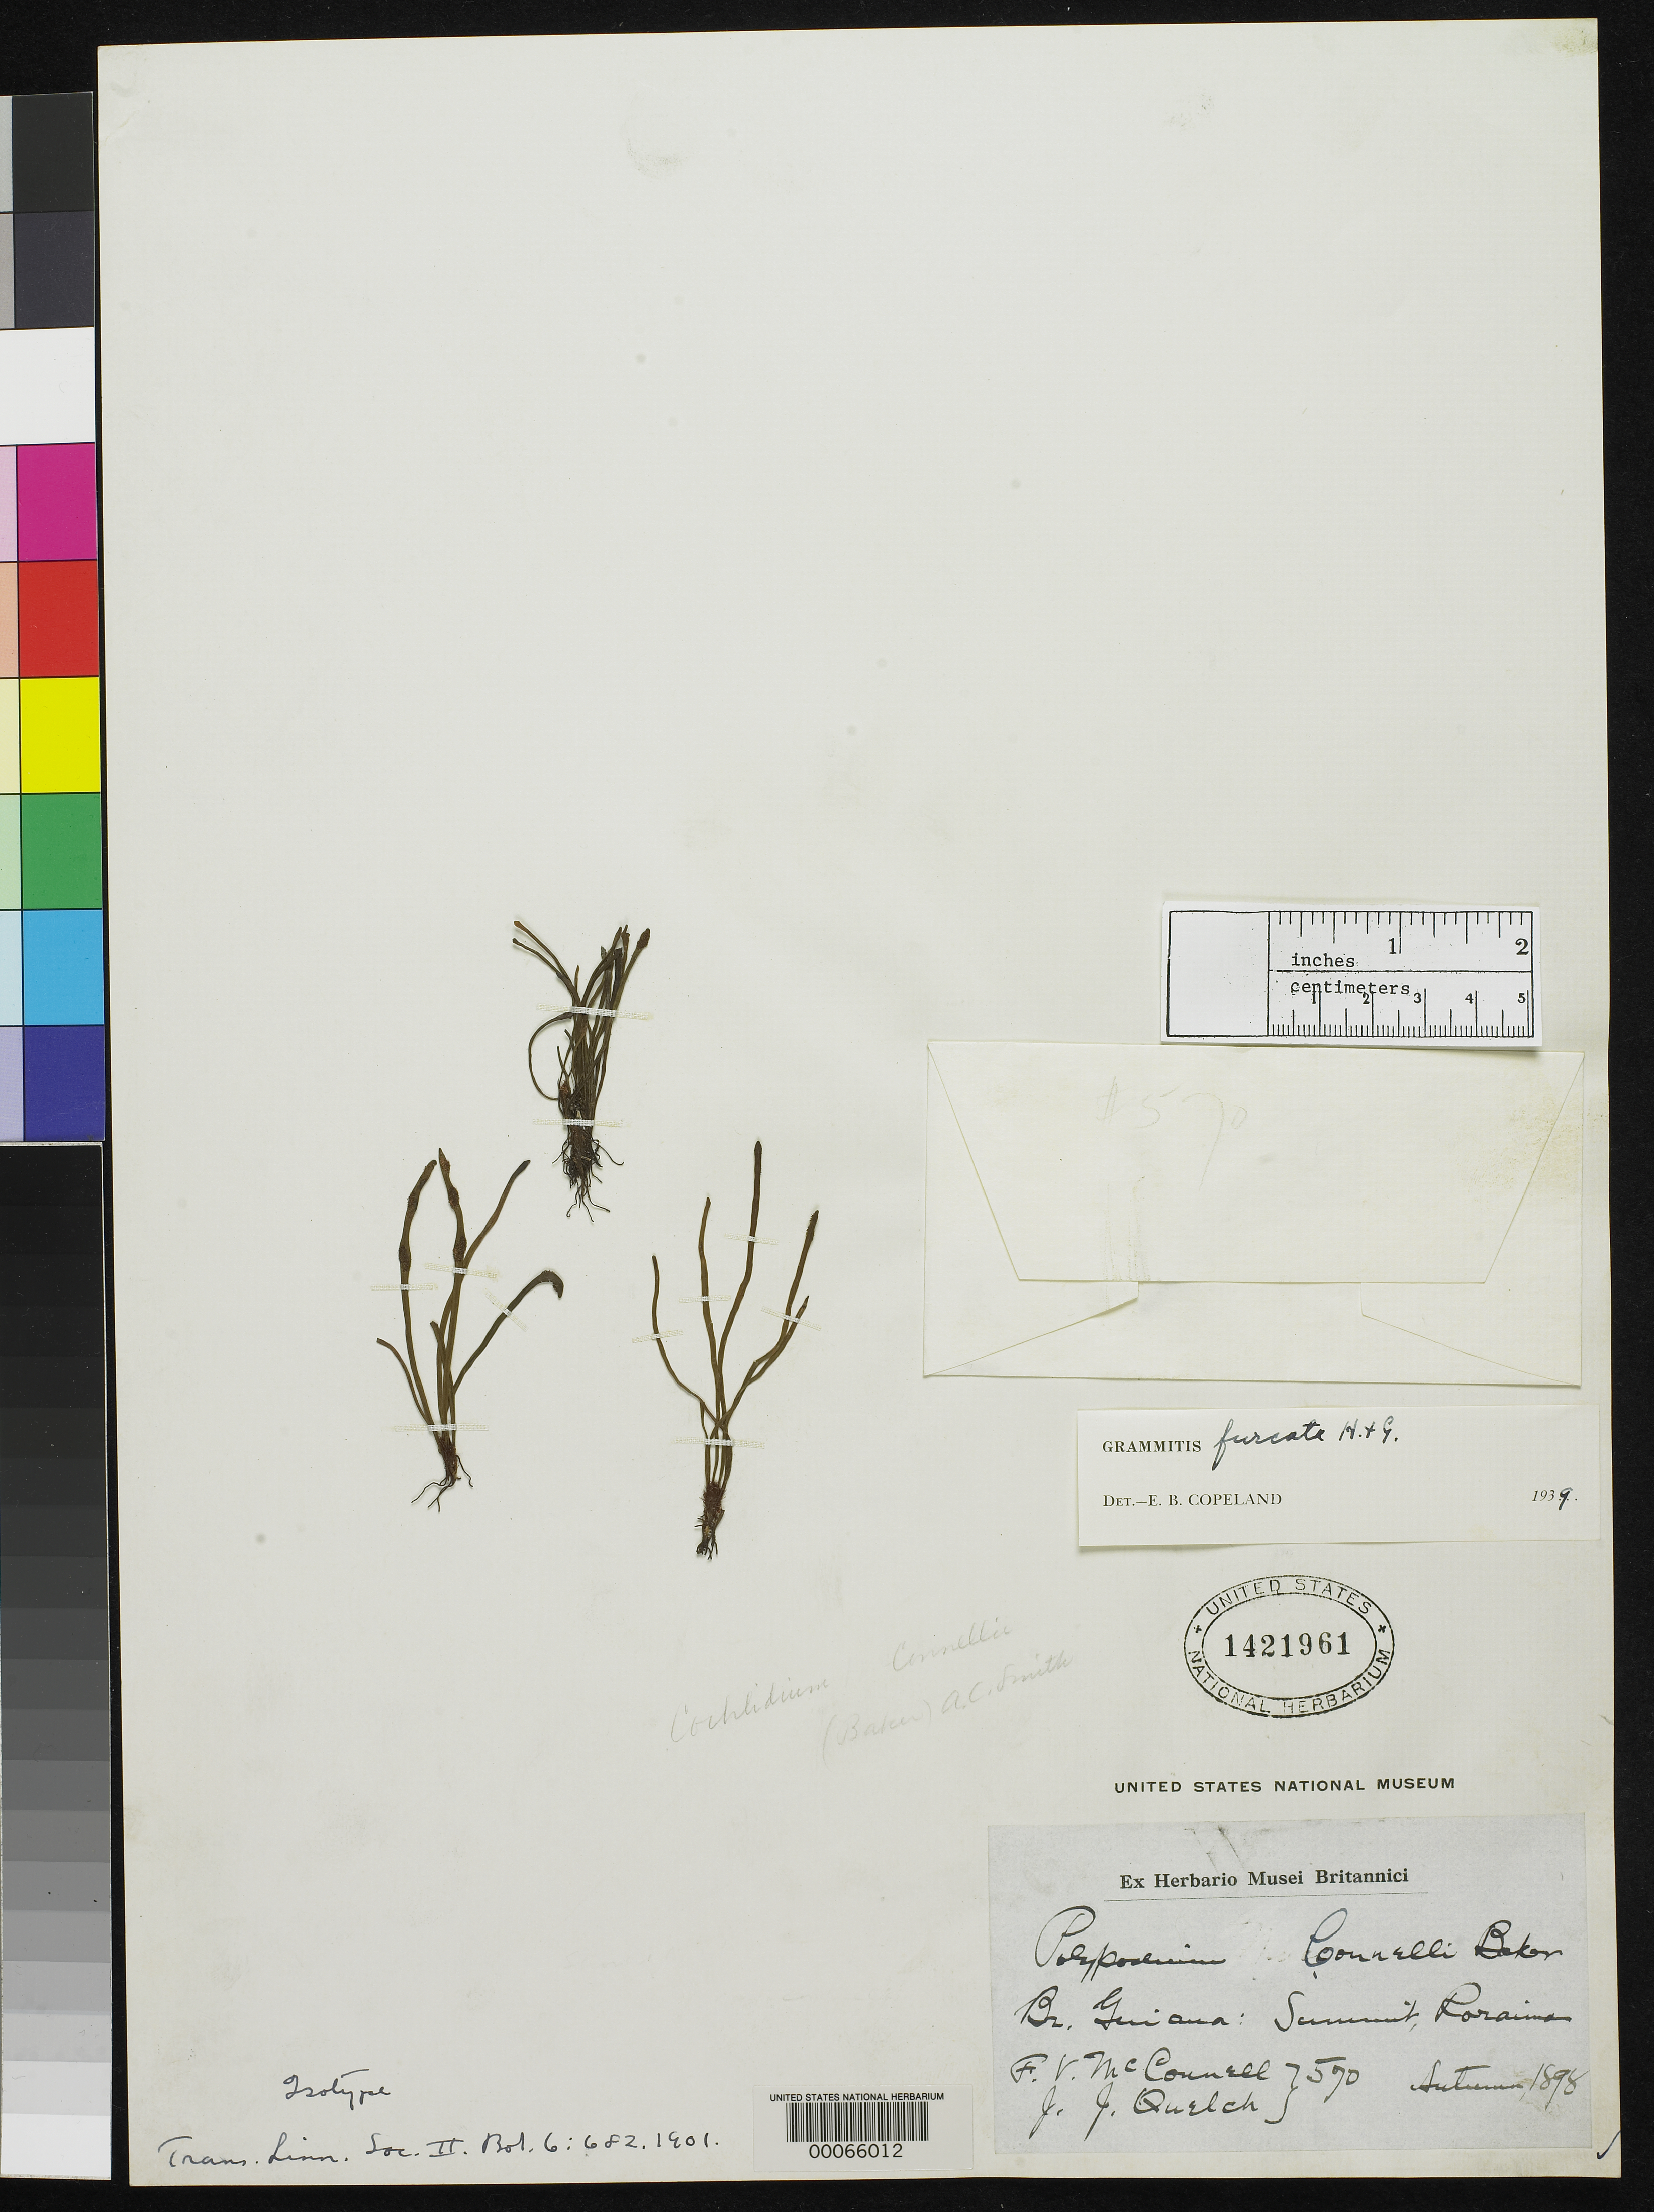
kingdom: Plantae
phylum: Tracheophyta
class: Polypodiopsida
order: Polypodiales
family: Polypodiaceae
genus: Polypodium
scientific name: Polypodium connellii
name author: Baker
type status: Type Collection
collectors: F. McConnell & J. Quelch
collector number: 570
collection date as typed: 22 1898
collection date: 1898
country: Guyana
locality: Summit, Roraima.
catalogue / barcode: US 1421961